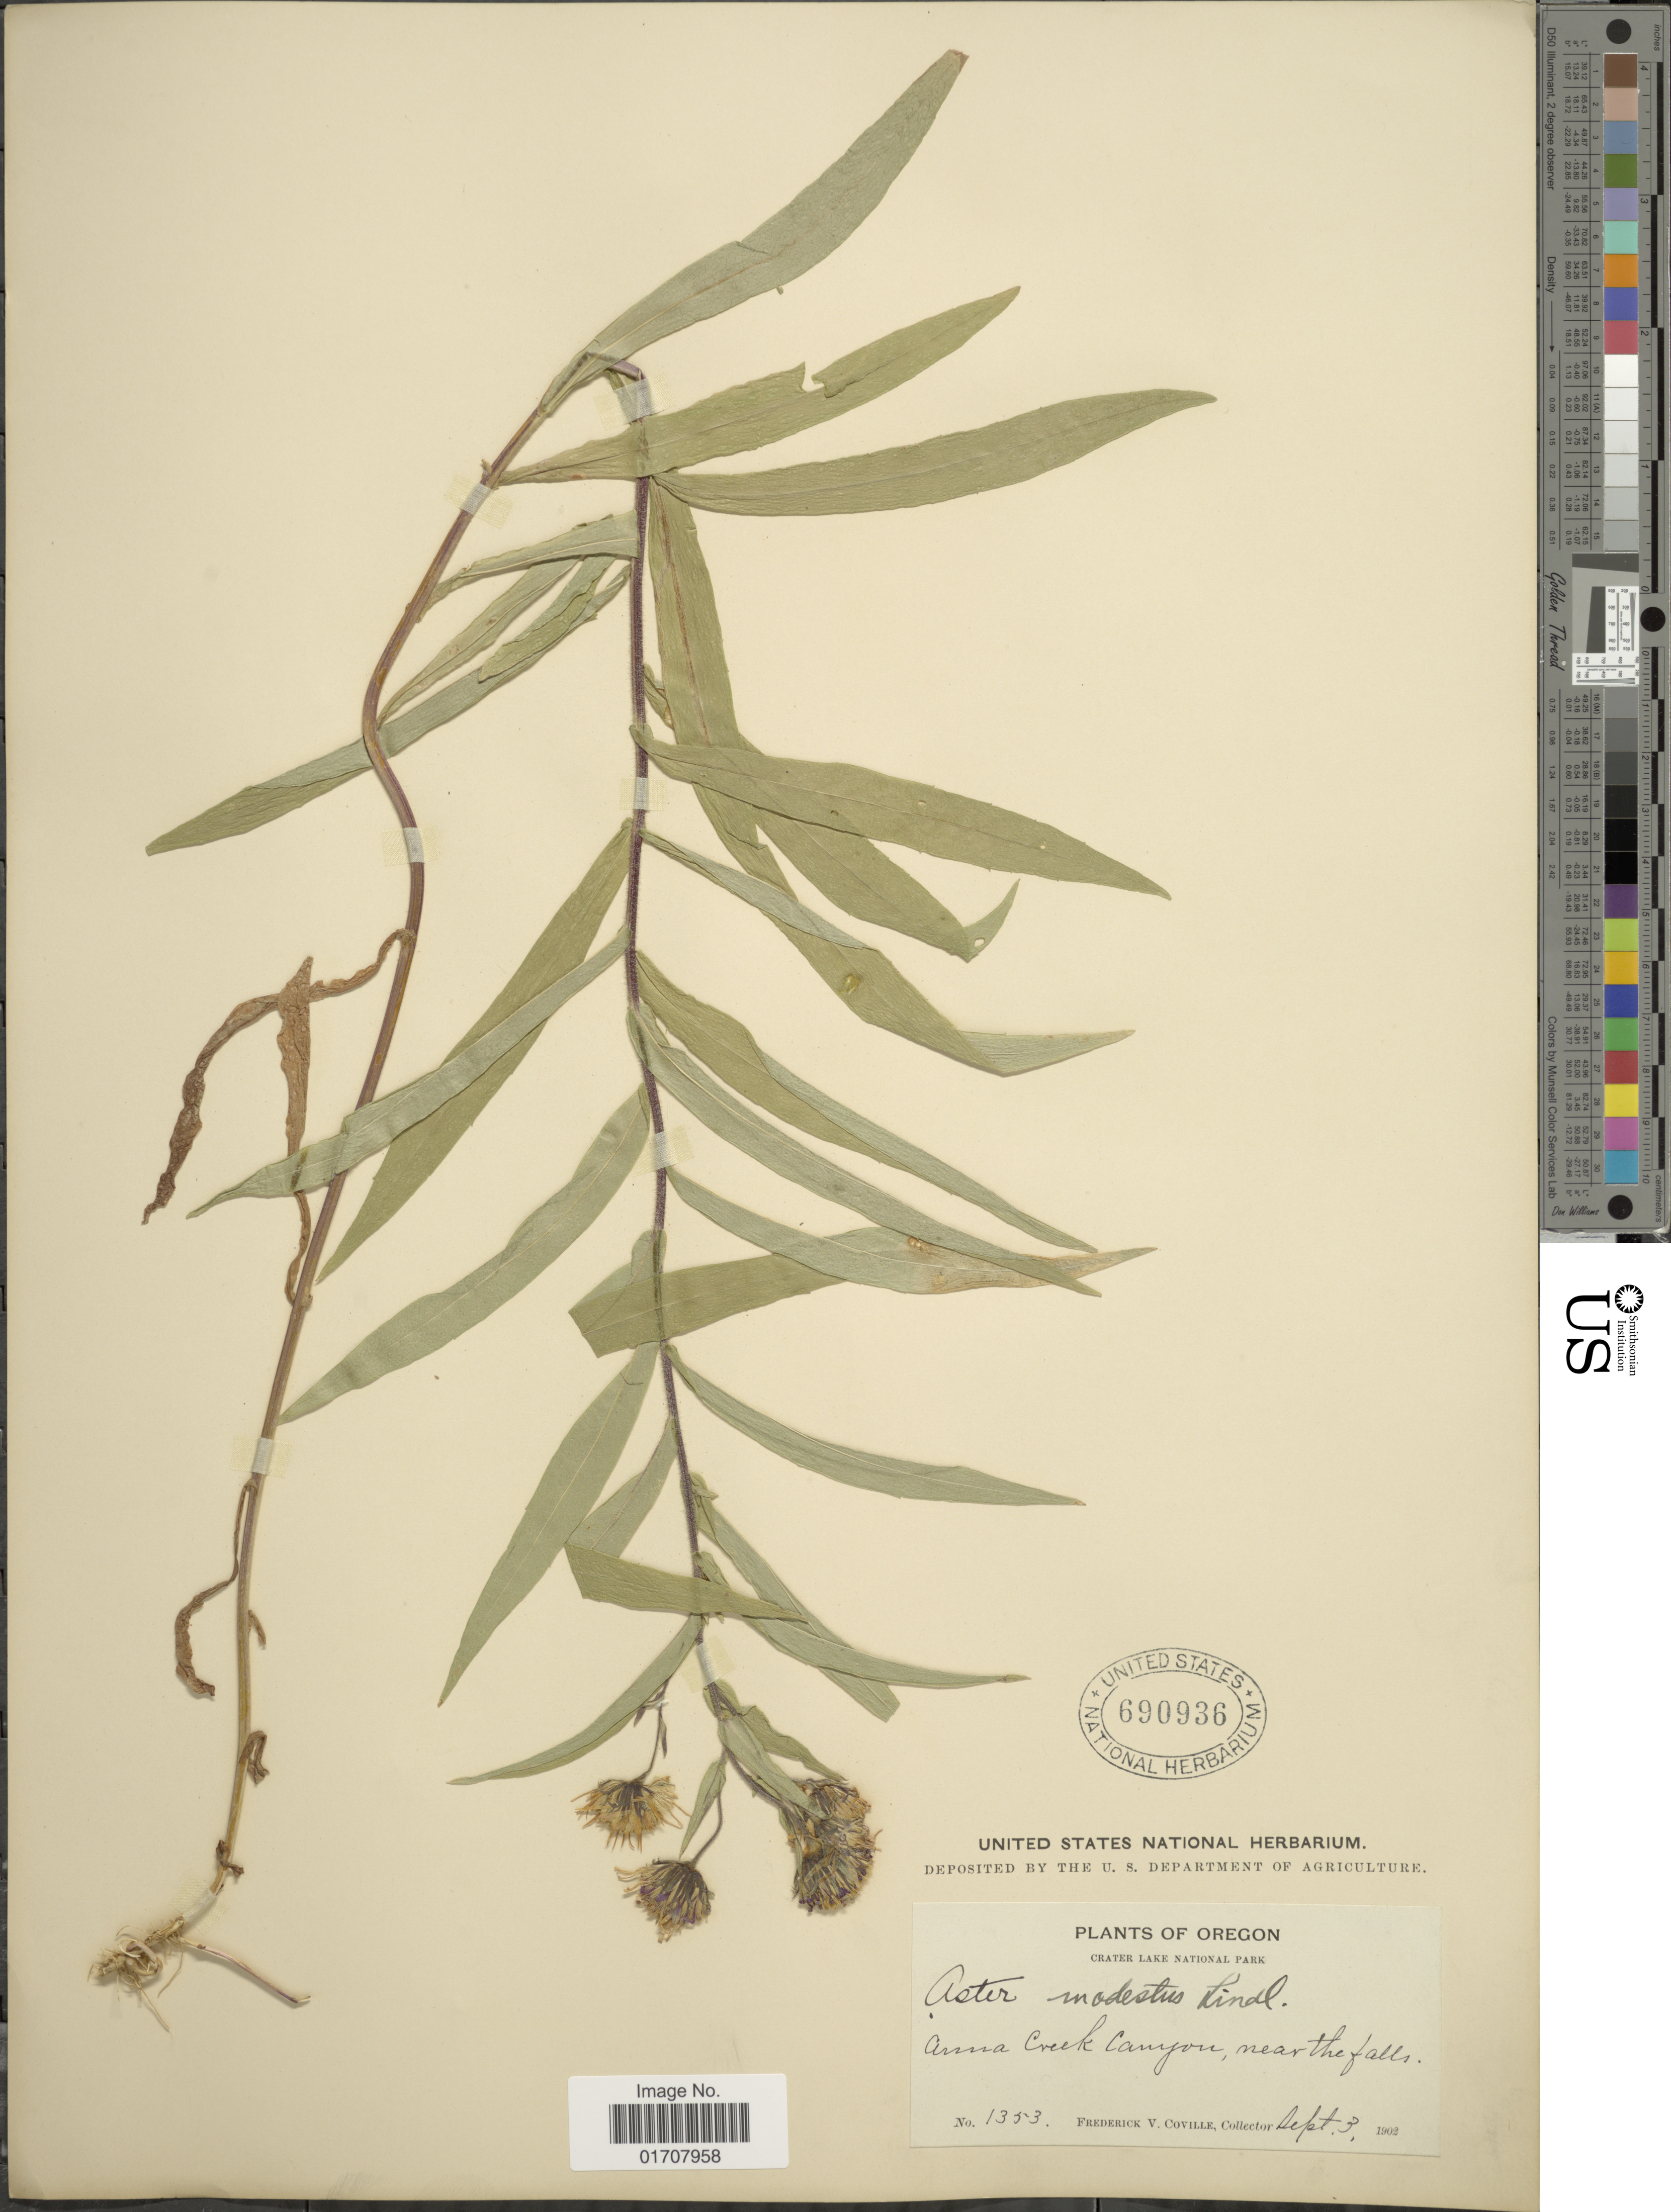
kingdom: Plantae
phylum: Tracheophyta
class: Magnoliopsida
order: Asterales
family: Asteraceae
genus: Canadanthus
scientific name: Canadanthus modestus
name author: (Lindl.) G.L. Nesom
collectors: F. V. Coville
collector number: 1353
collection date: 1902-09-03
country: United States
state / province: Oregon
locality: Anna Creel Canyon, near the falls, Crater Lake National Park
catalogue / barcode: US 690936